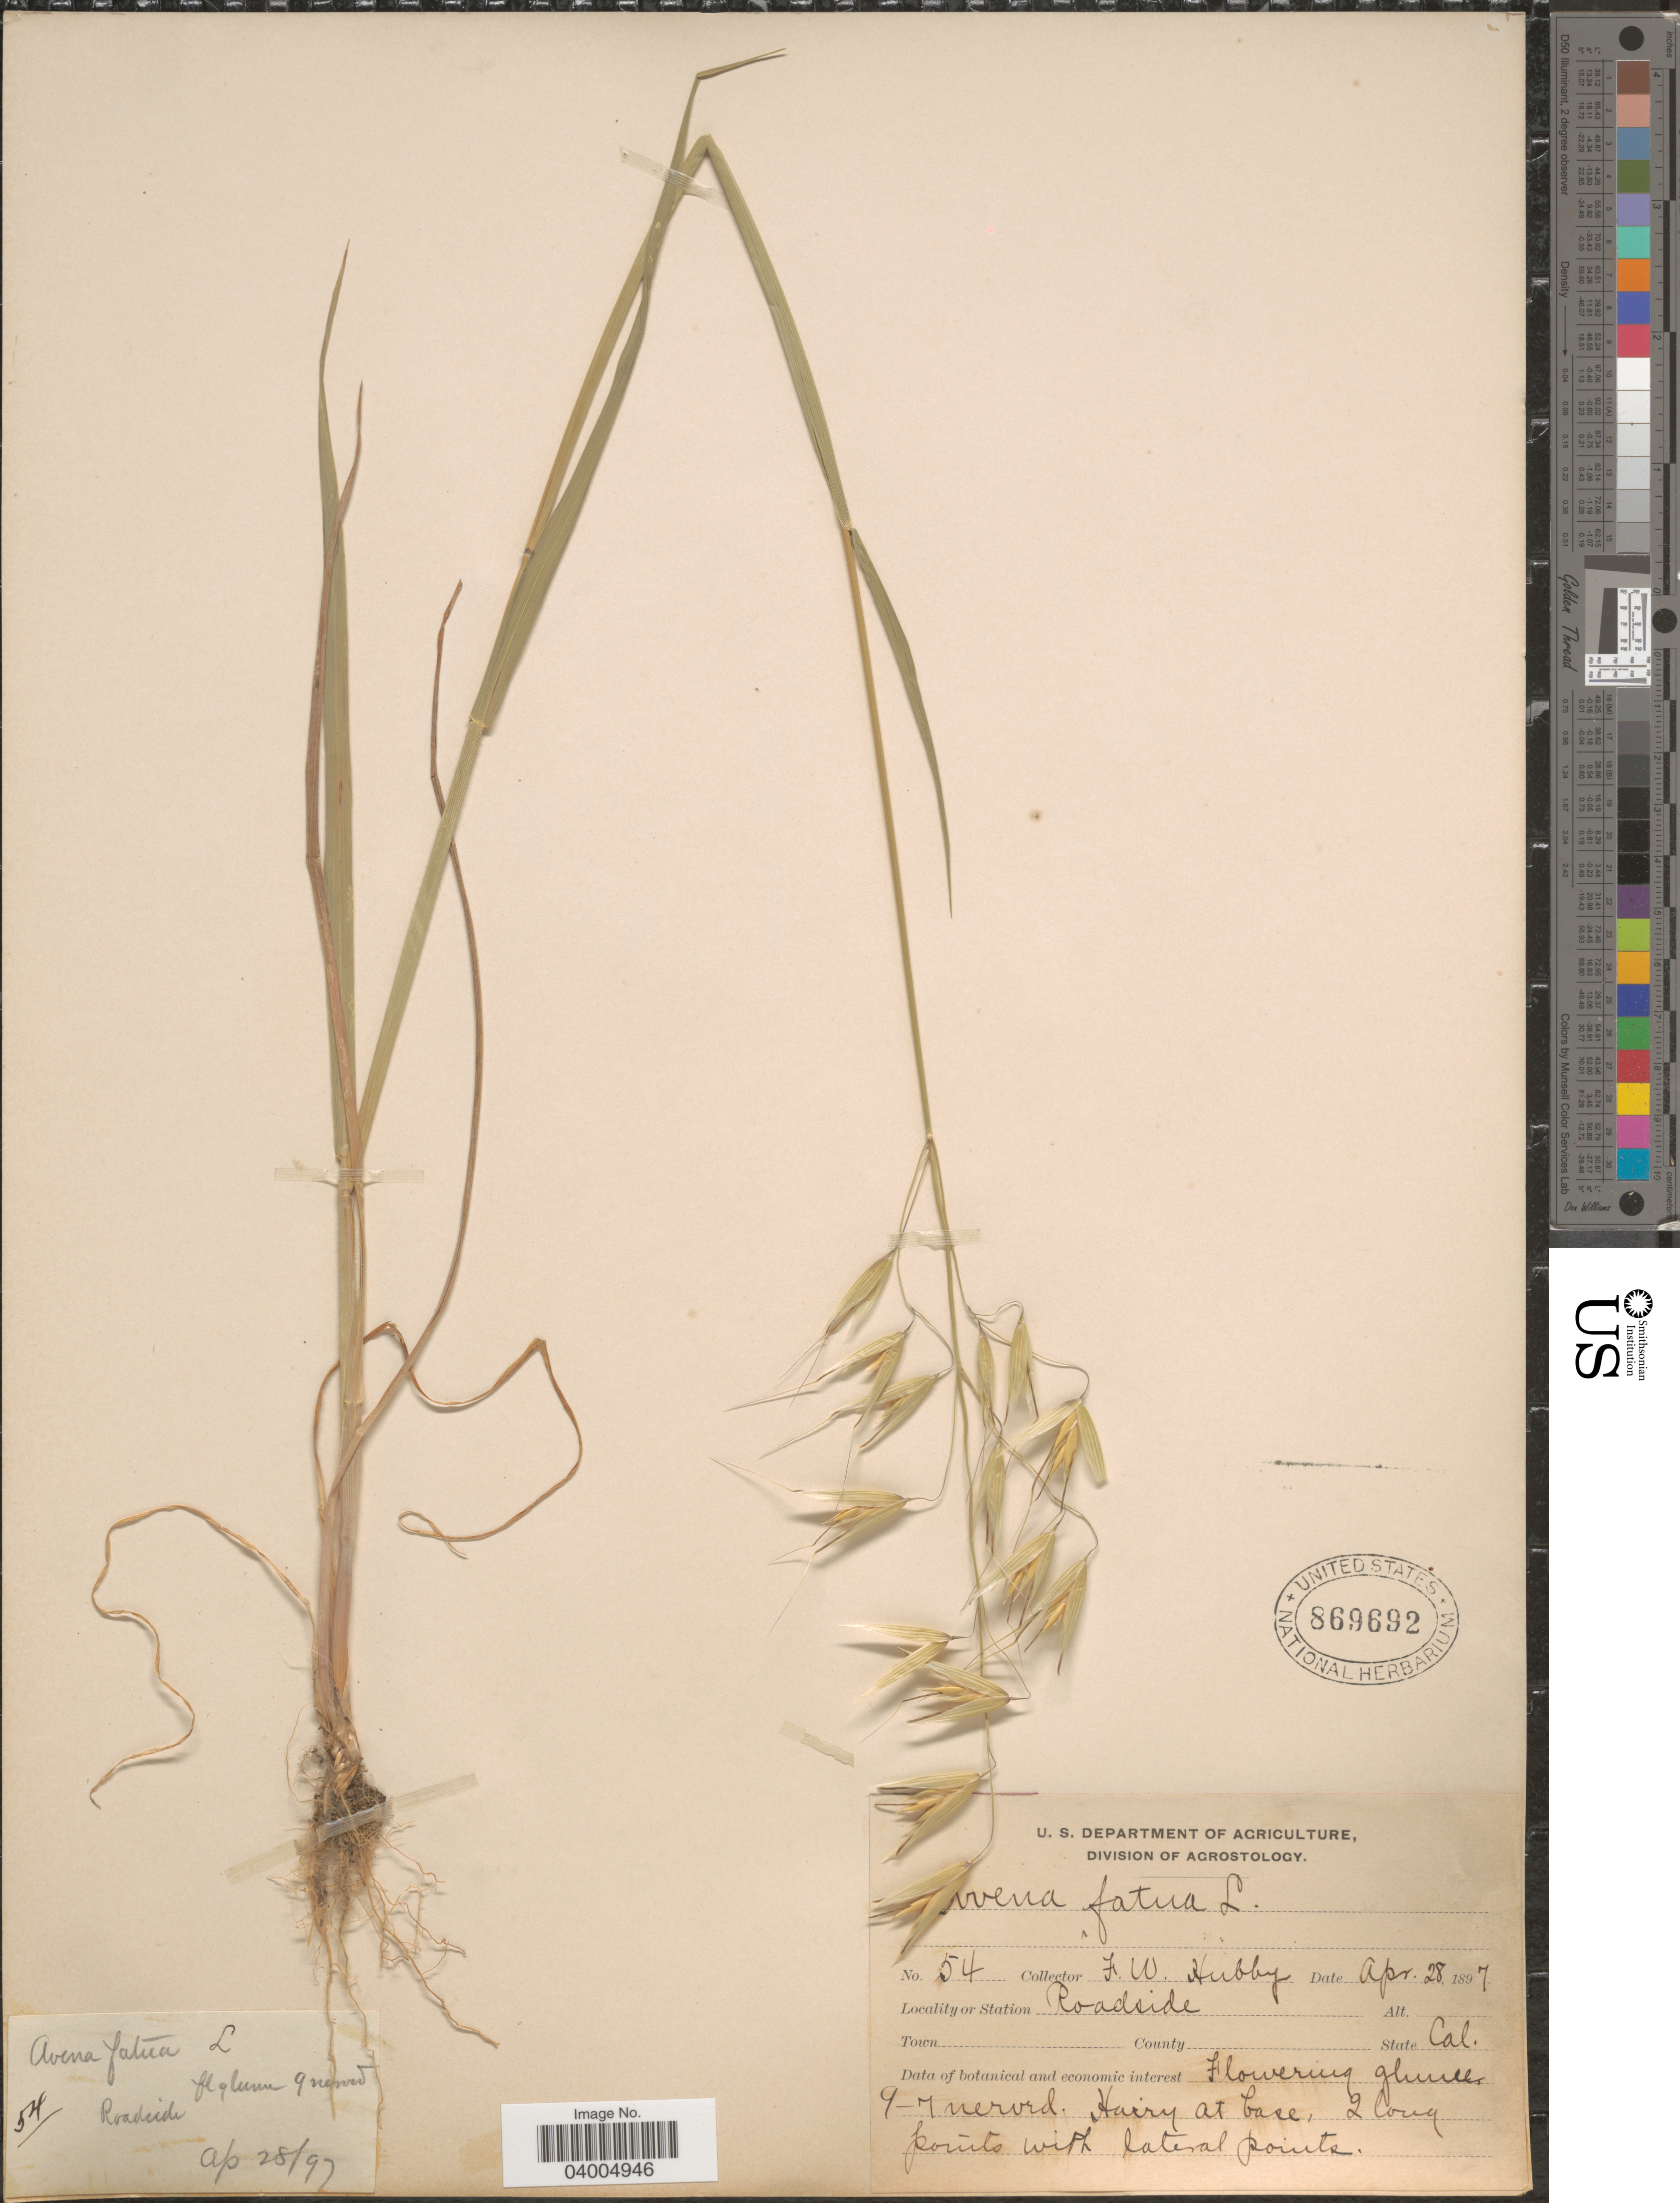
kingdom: Plantae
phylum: Tracheophyta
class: Liliopsida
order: Poales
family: Poaceae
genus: Avena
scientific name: Avena fatua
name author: L.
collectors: F. Hubby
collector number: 54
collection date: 1897-04-28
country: United States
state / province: California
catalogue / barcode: US 869692